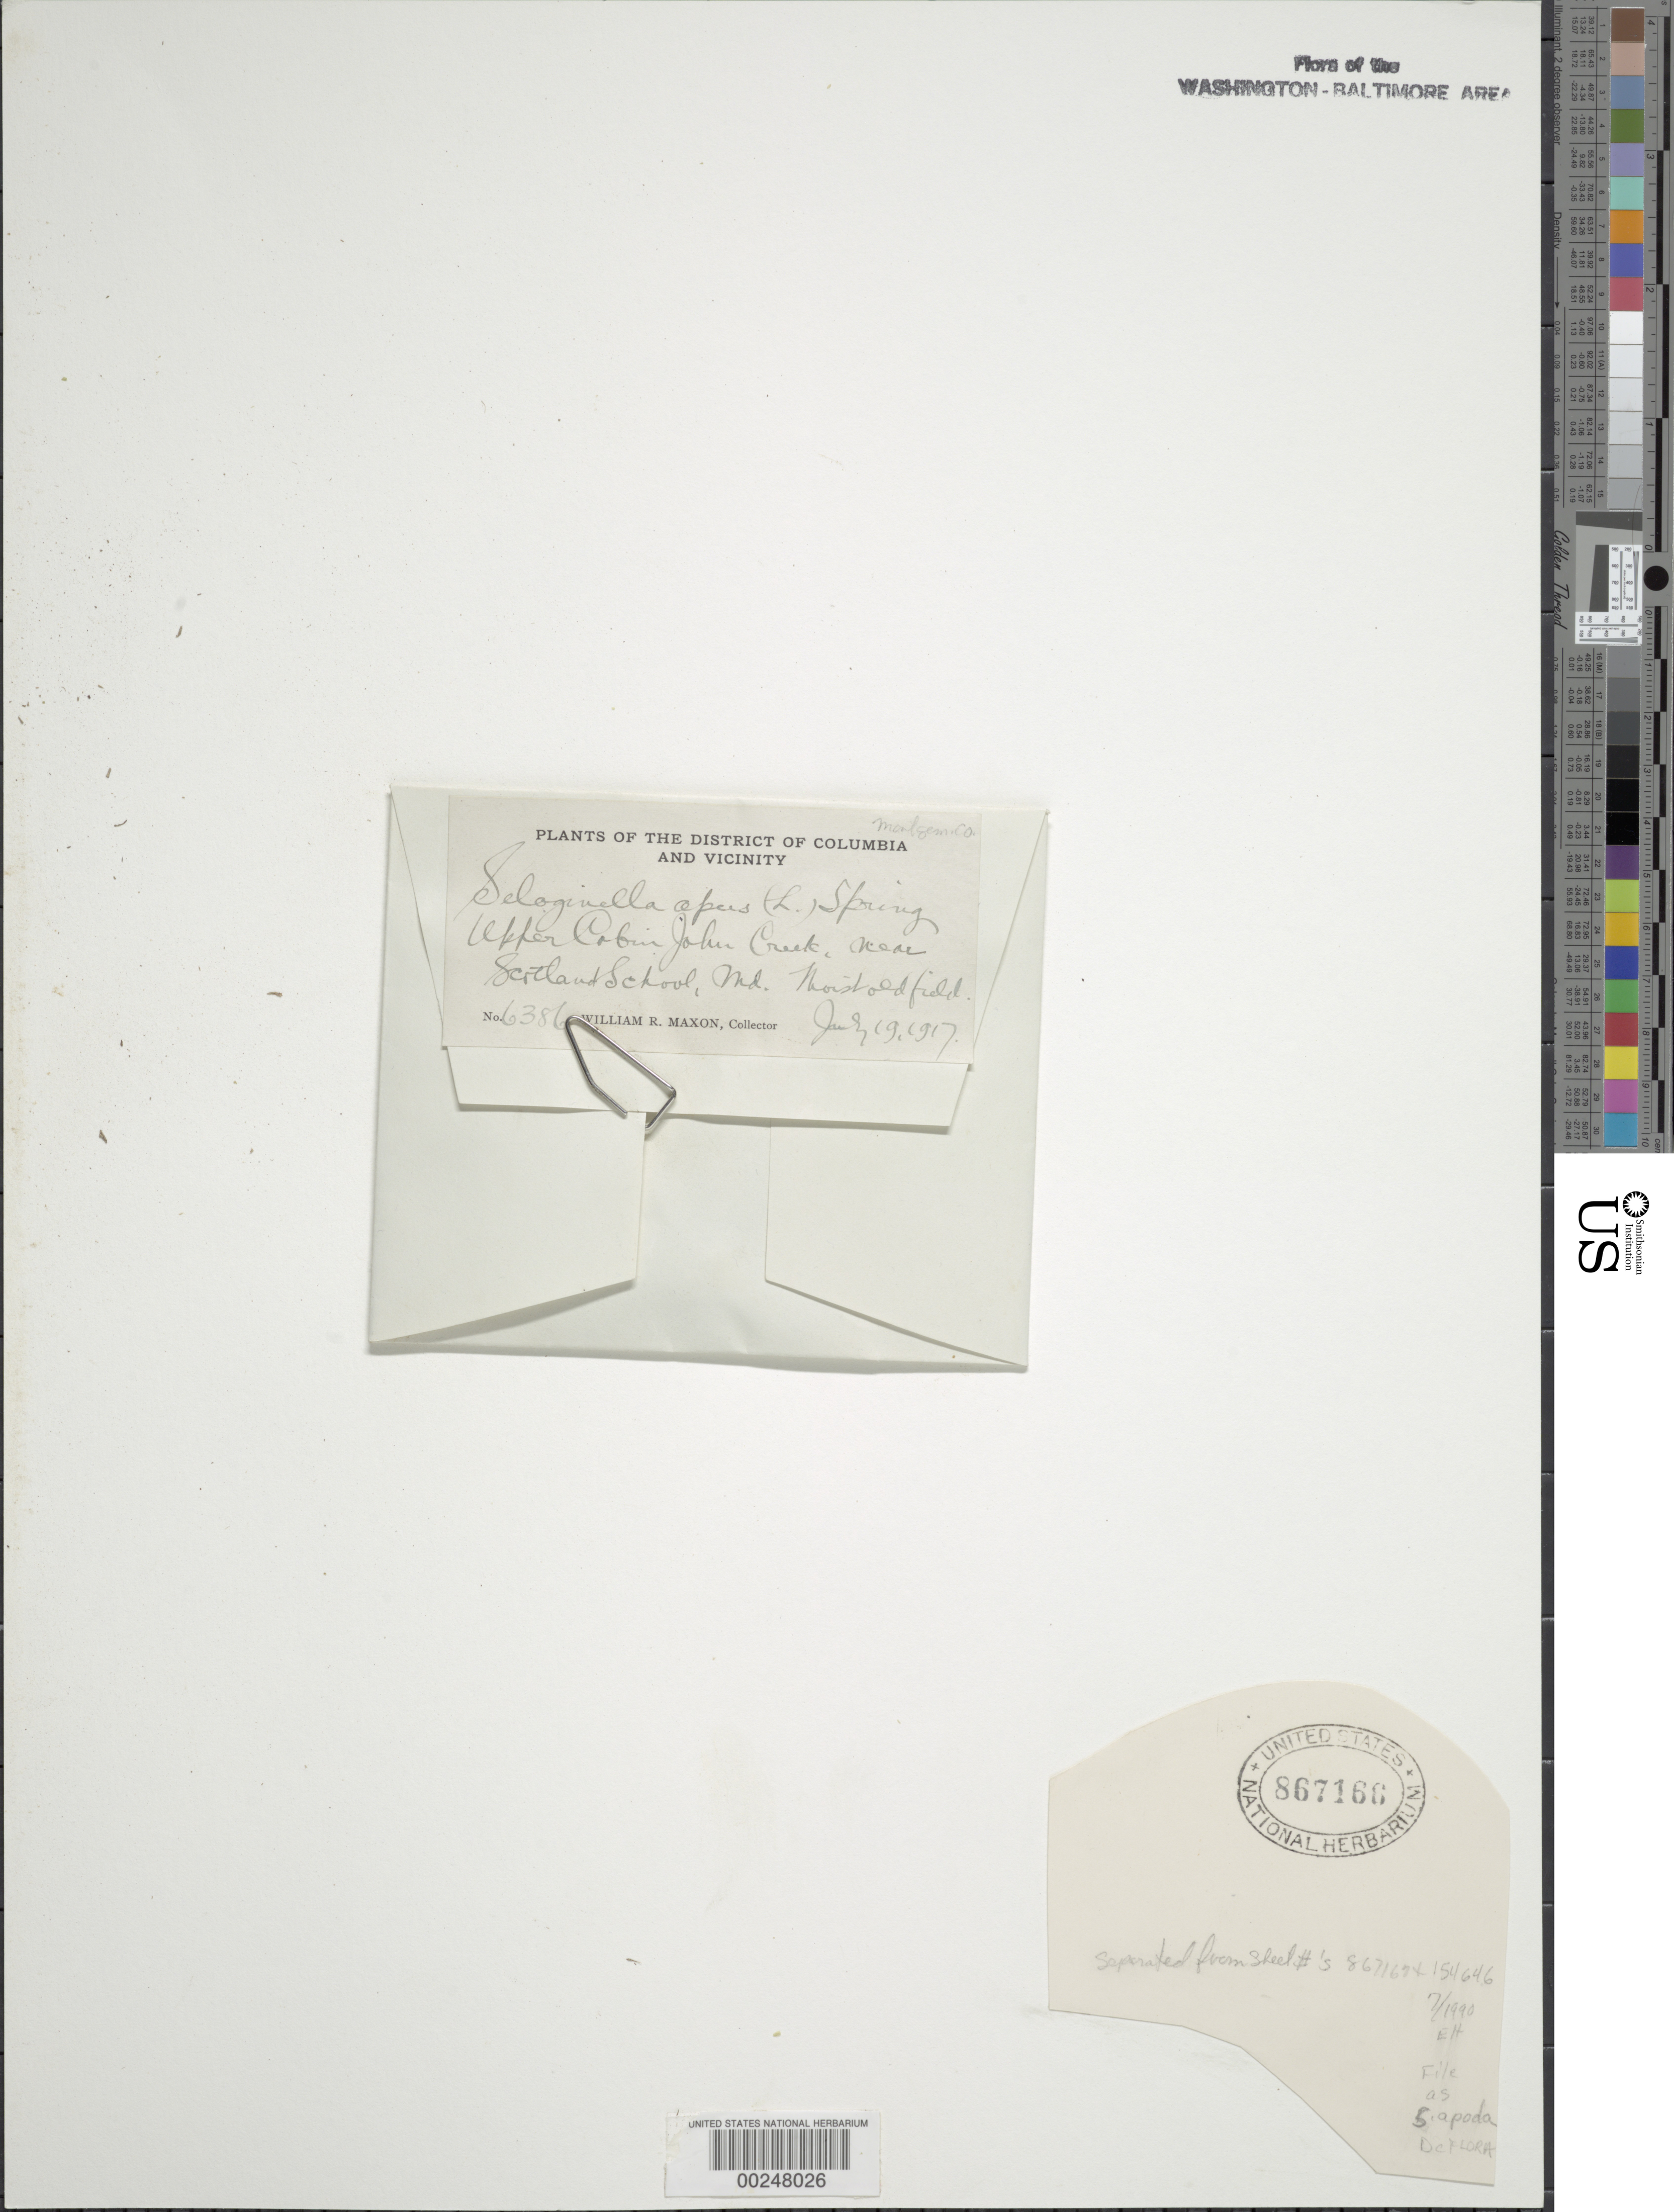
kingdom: Plantae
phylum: Tracheophyta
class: Lycopodiopsida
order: Selaginellales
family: Selaginellaceae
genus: Selaginella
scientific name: Selaginella apus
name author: Spring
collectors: W. R. Maxon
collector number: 6386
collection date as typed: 19 Jul 1917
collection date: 1917-07-19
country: United States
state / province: Maryland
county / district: Montgomery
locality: Upper Cabin John Creek, near Scotland School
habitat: Moist old field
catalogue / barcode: US 867166